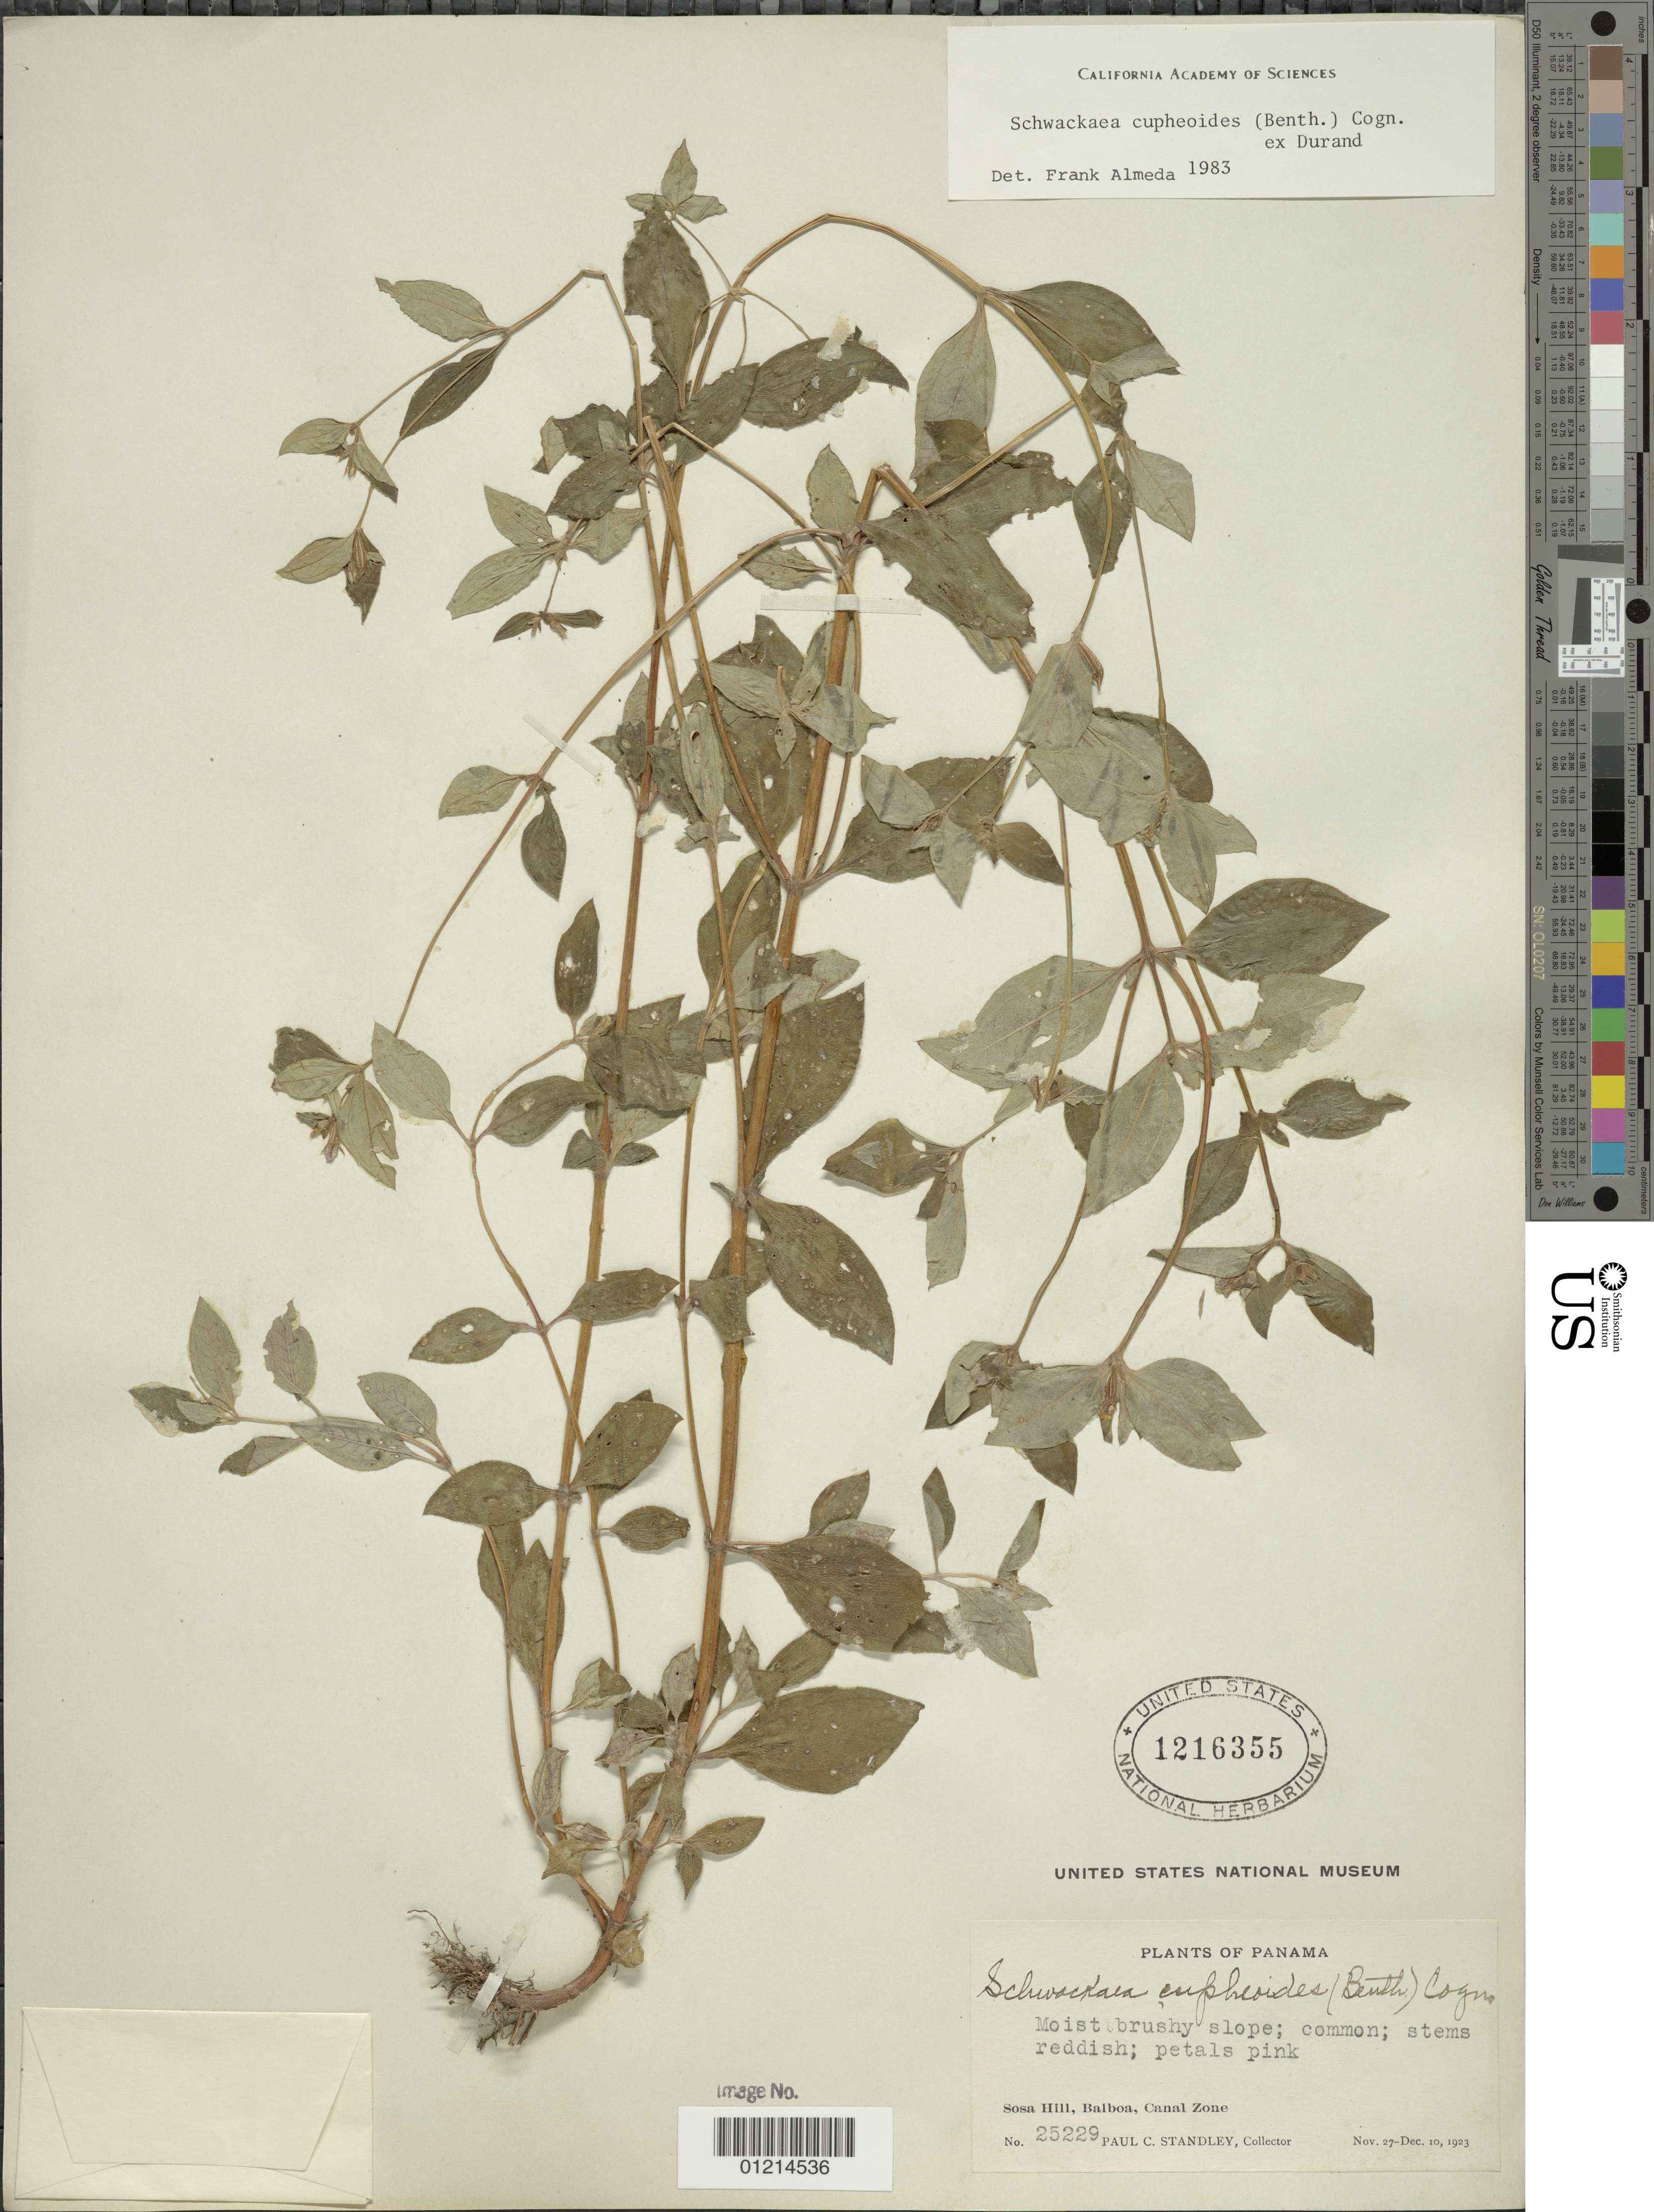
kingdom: Plantae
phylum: Tracheophyta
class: Magnoliopsida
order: Myrtales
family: Melastomataceae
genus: Schwackaea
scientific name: Schwackaea cupheoides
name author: (Benth.) Cogn.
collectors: P. C. Standley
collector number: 25229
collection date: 1923-11-27/1923-12-10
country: Panama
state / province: Panamá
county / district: Canal Zone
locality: Sosa Hill, Balboa.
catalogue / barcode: US 1216355